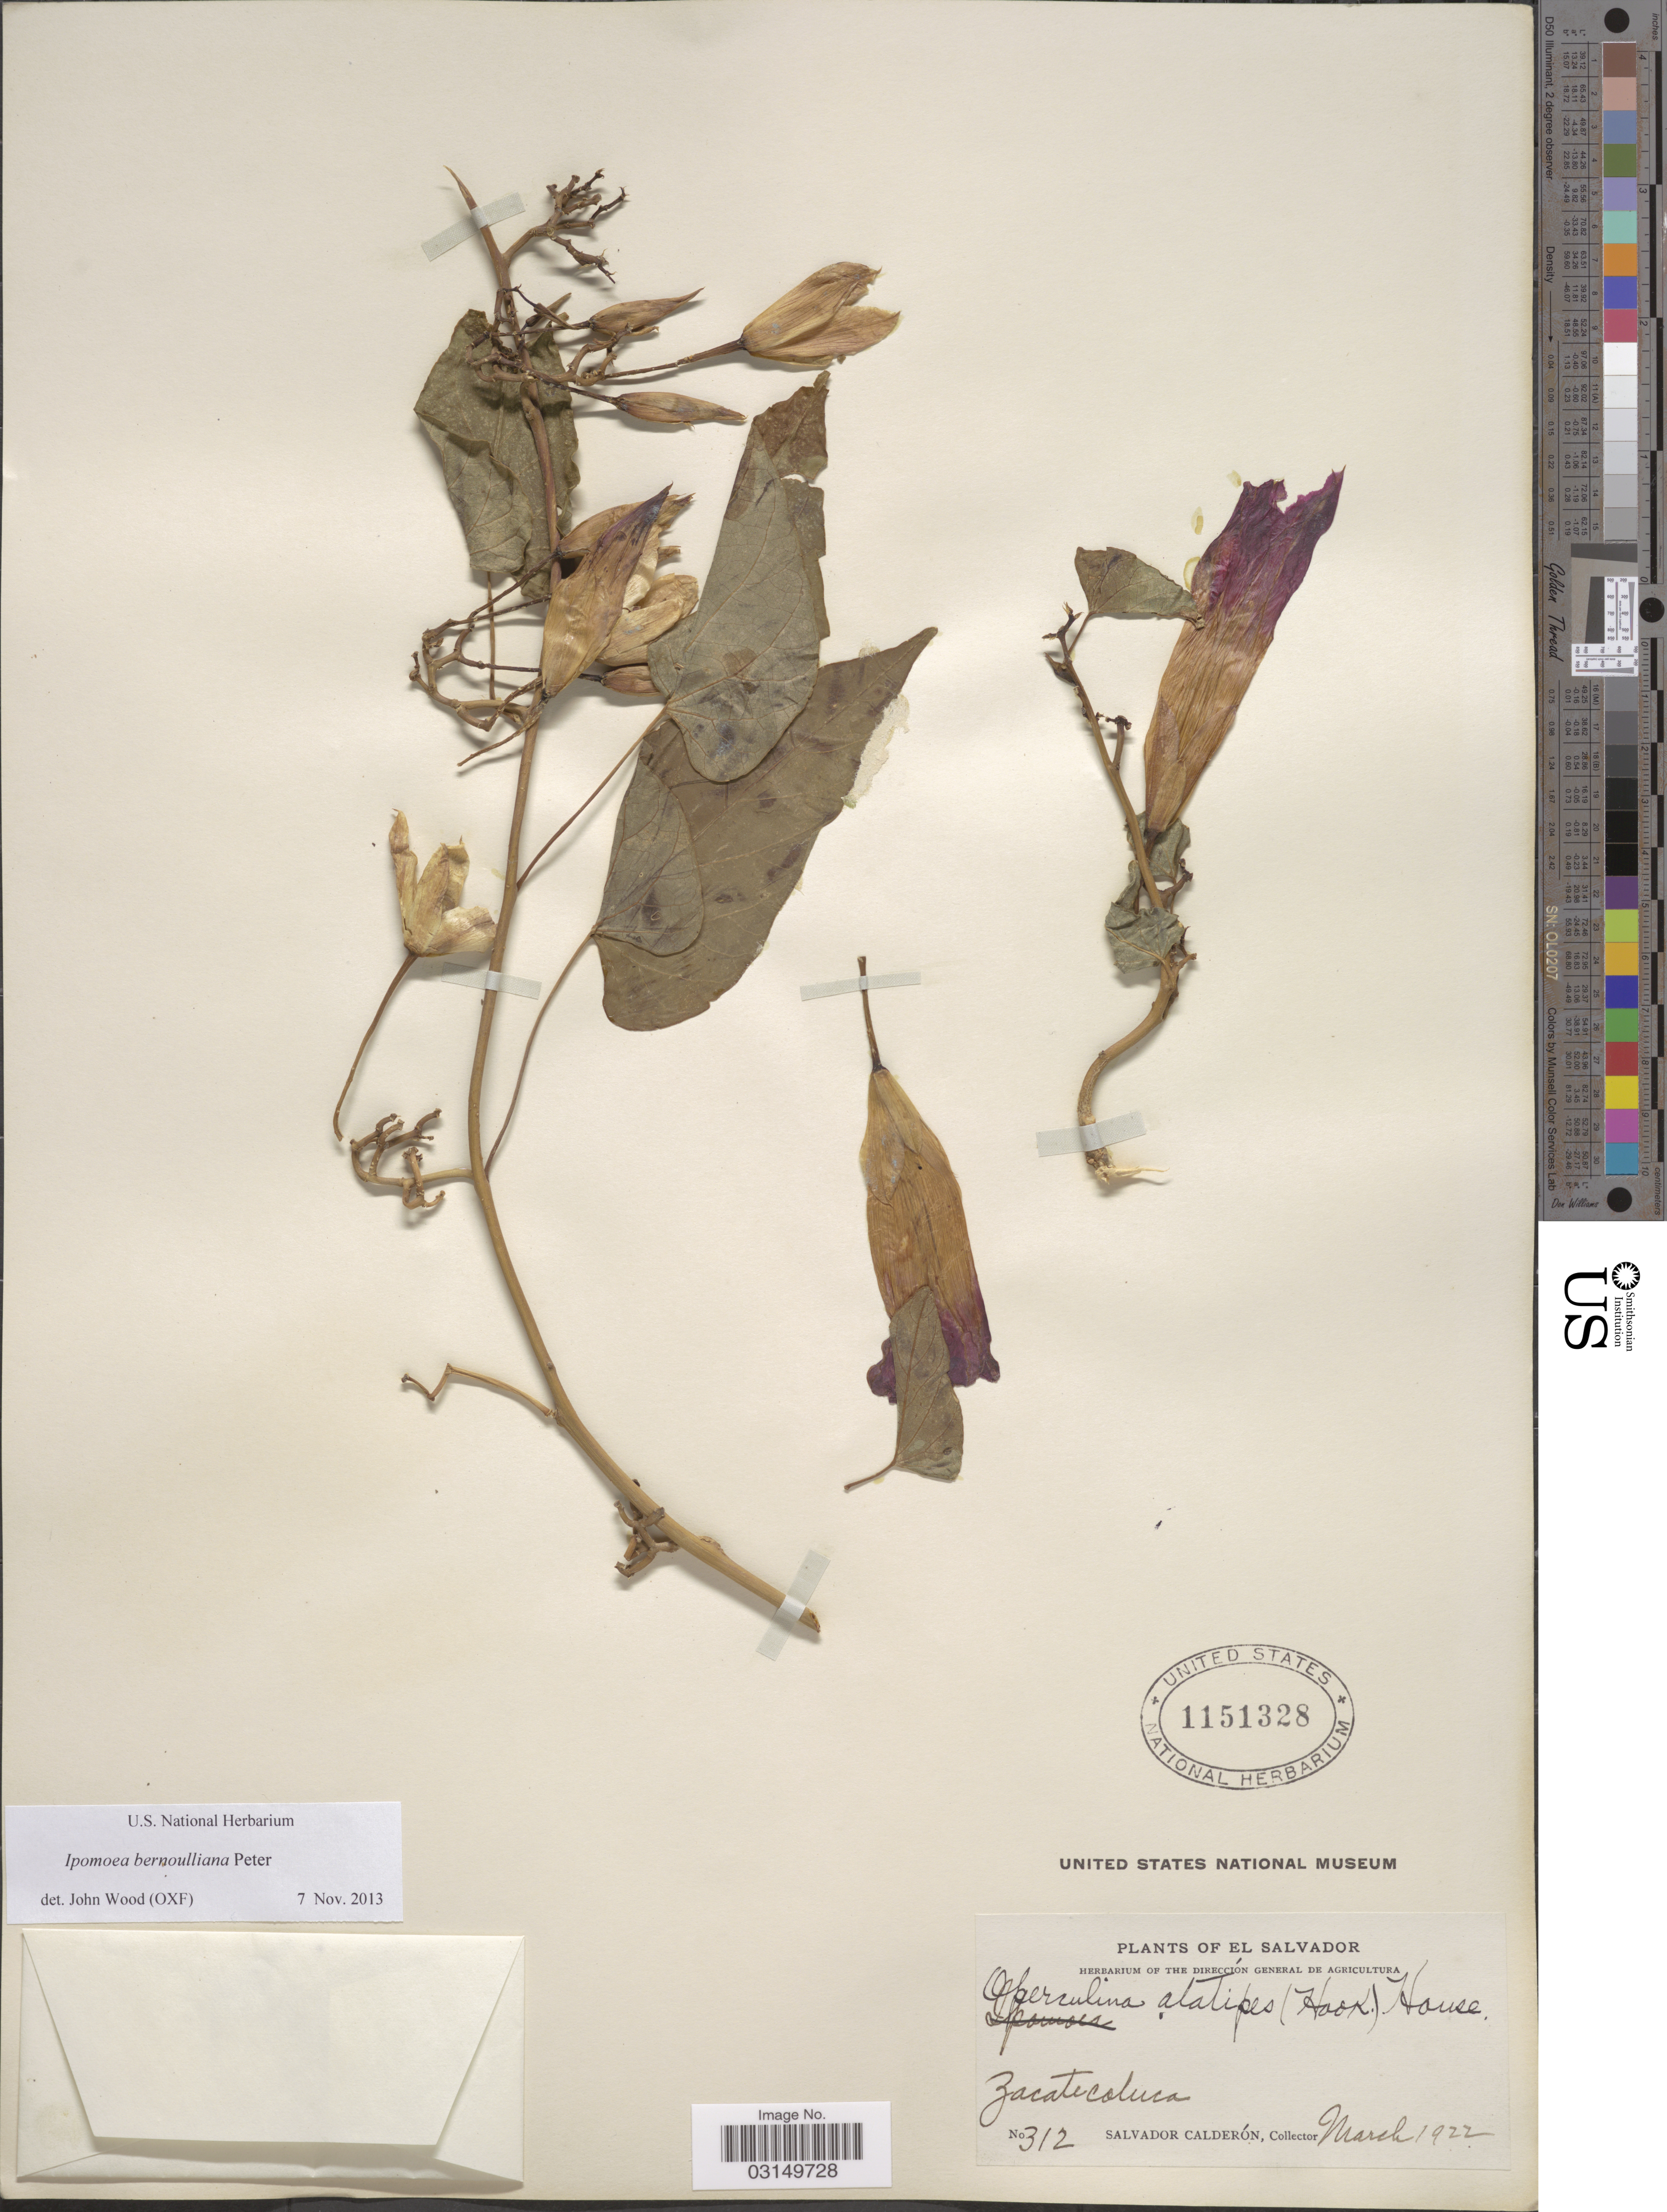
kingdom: Plantae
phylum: Tracheophyta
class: Magnoliopsida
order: Solanales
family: Convolvulaceae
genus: Ipomoea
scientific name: Ipomoea bernoulliana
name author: Peter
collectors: S. Calderón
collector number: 312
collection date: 1922-03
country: El Salvador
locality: Zacatecoluca.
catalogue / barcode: US 1151328